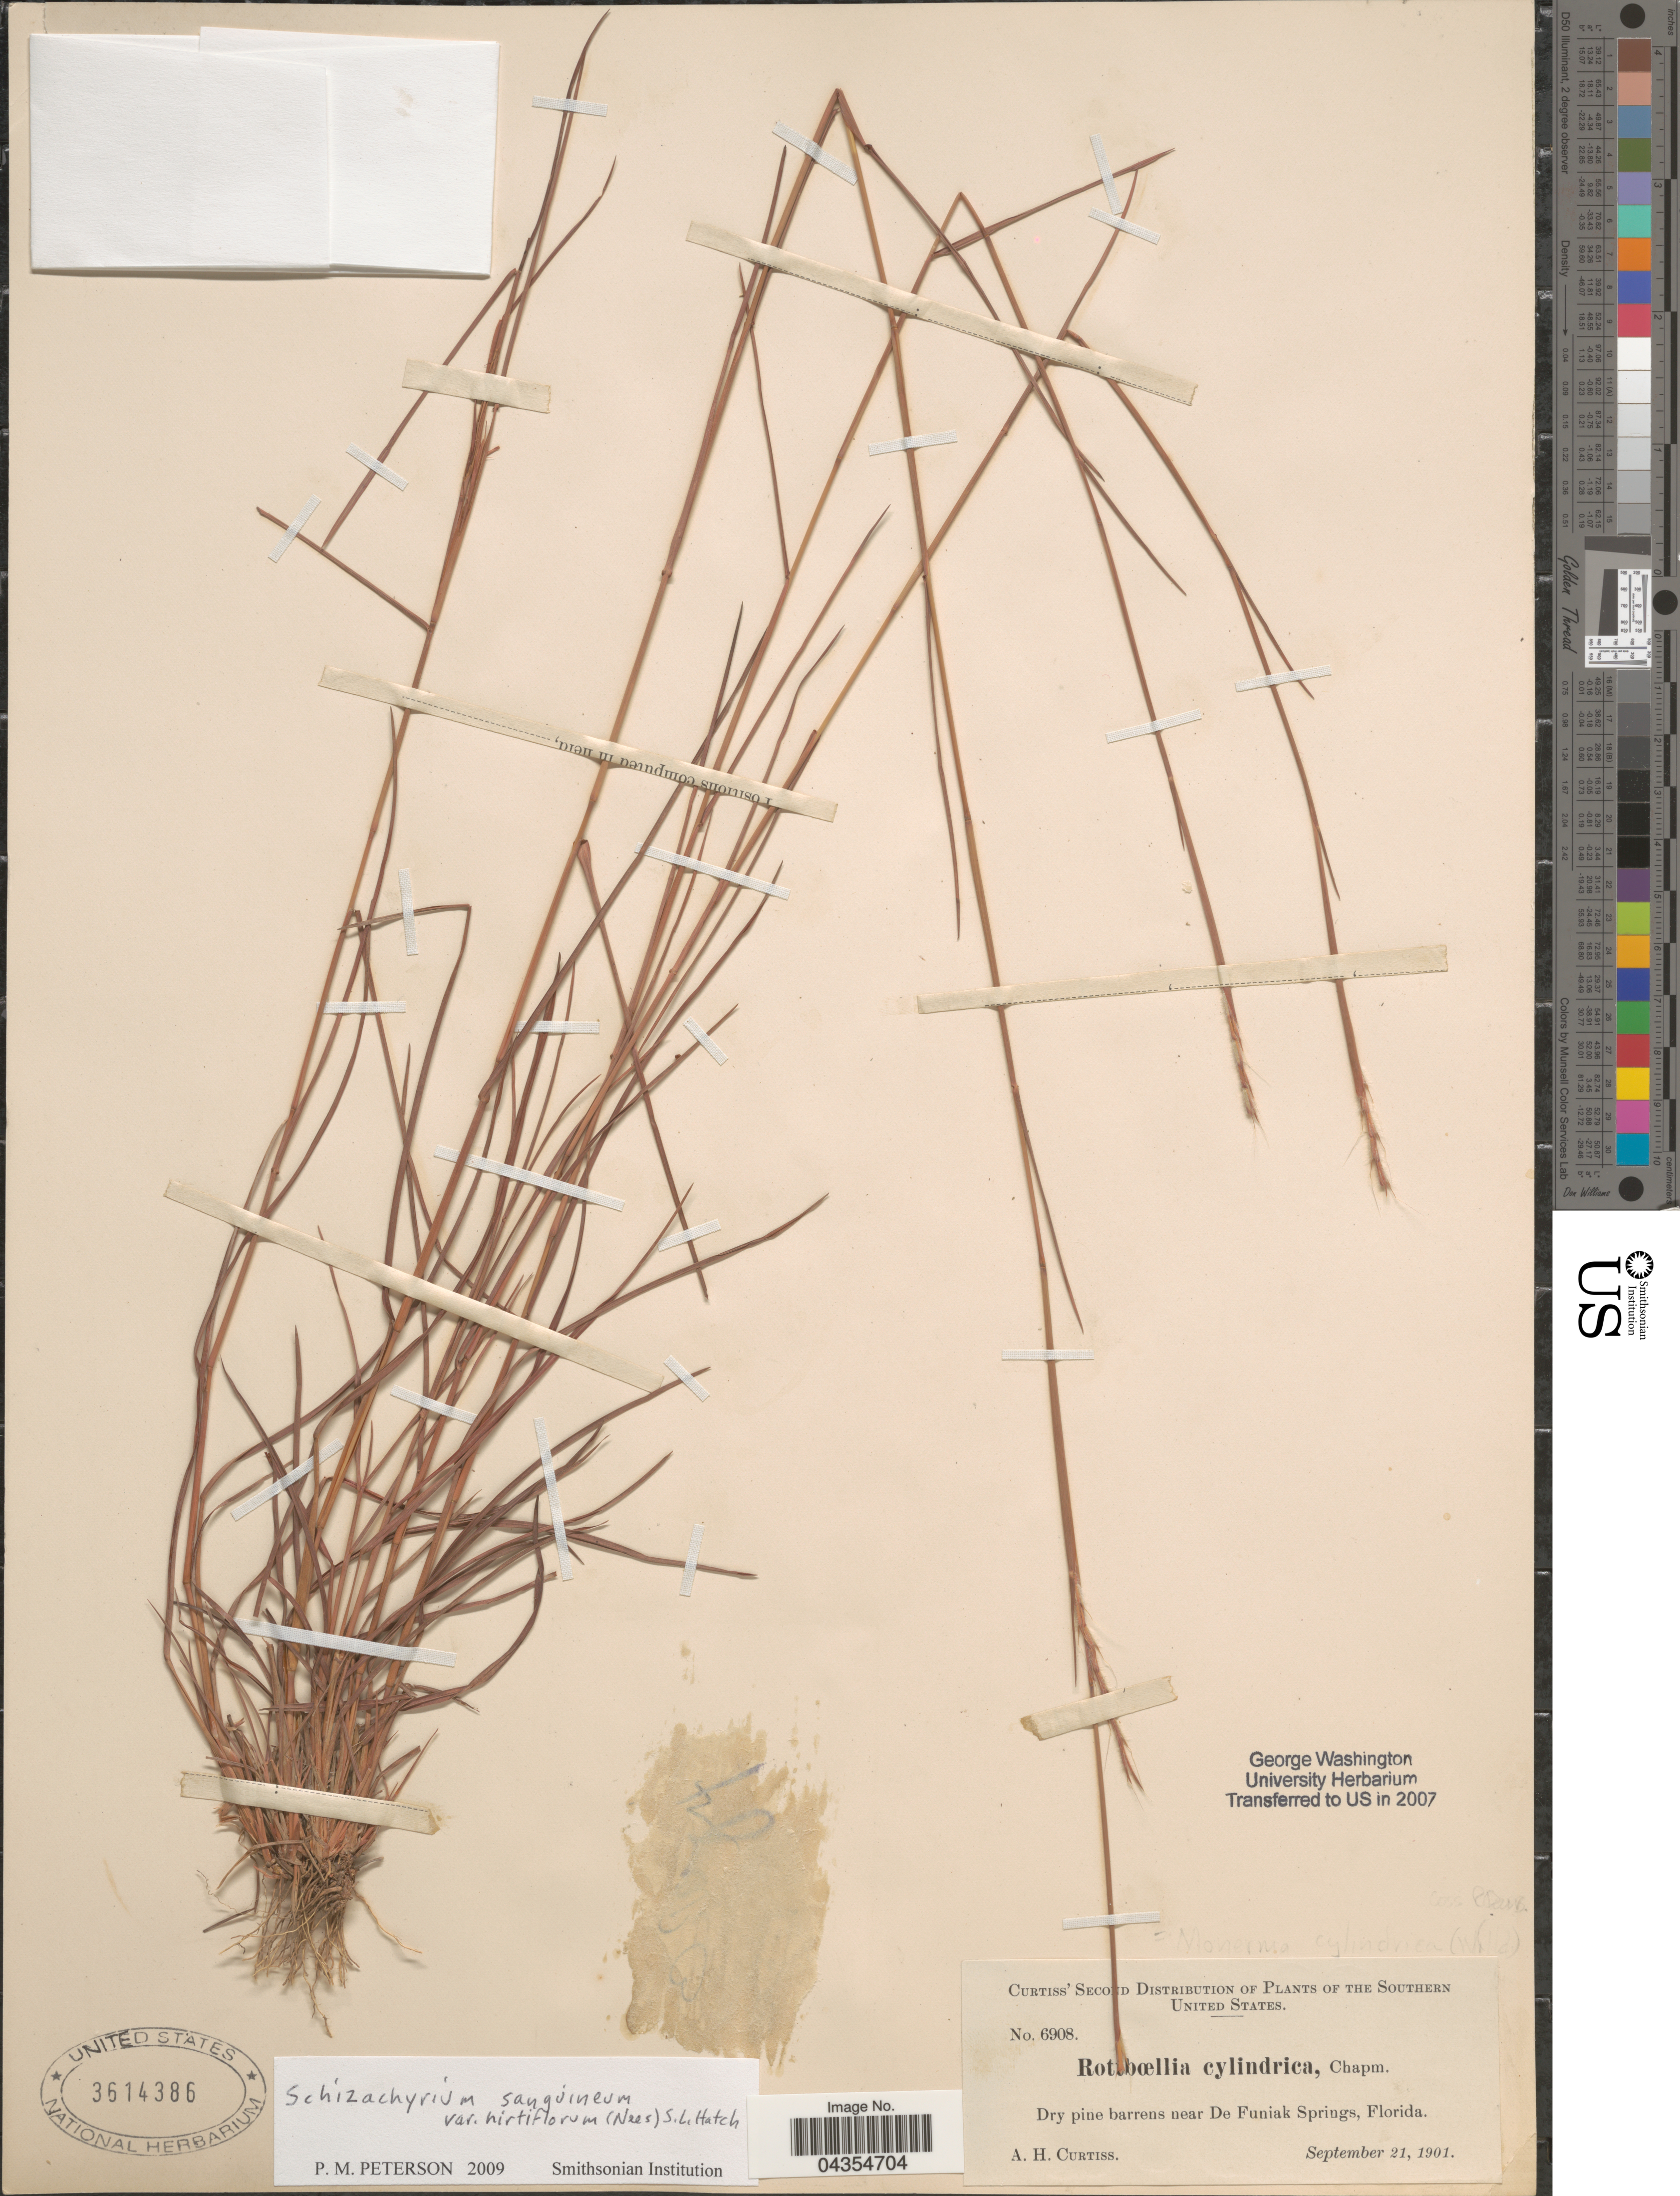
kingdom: Plantae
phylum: Tracheophyta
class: Liliopsida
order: Poales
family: Poaceae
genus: Schizachyrium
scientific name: Schizachyrium sanguineum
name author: (Retz.) Alston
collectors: A. H. Curtiss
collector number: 6908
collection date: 1901-09-21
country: United States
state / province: Florida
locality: Dry pine barrens near De Funiak Springs.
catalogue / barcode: US 3614386